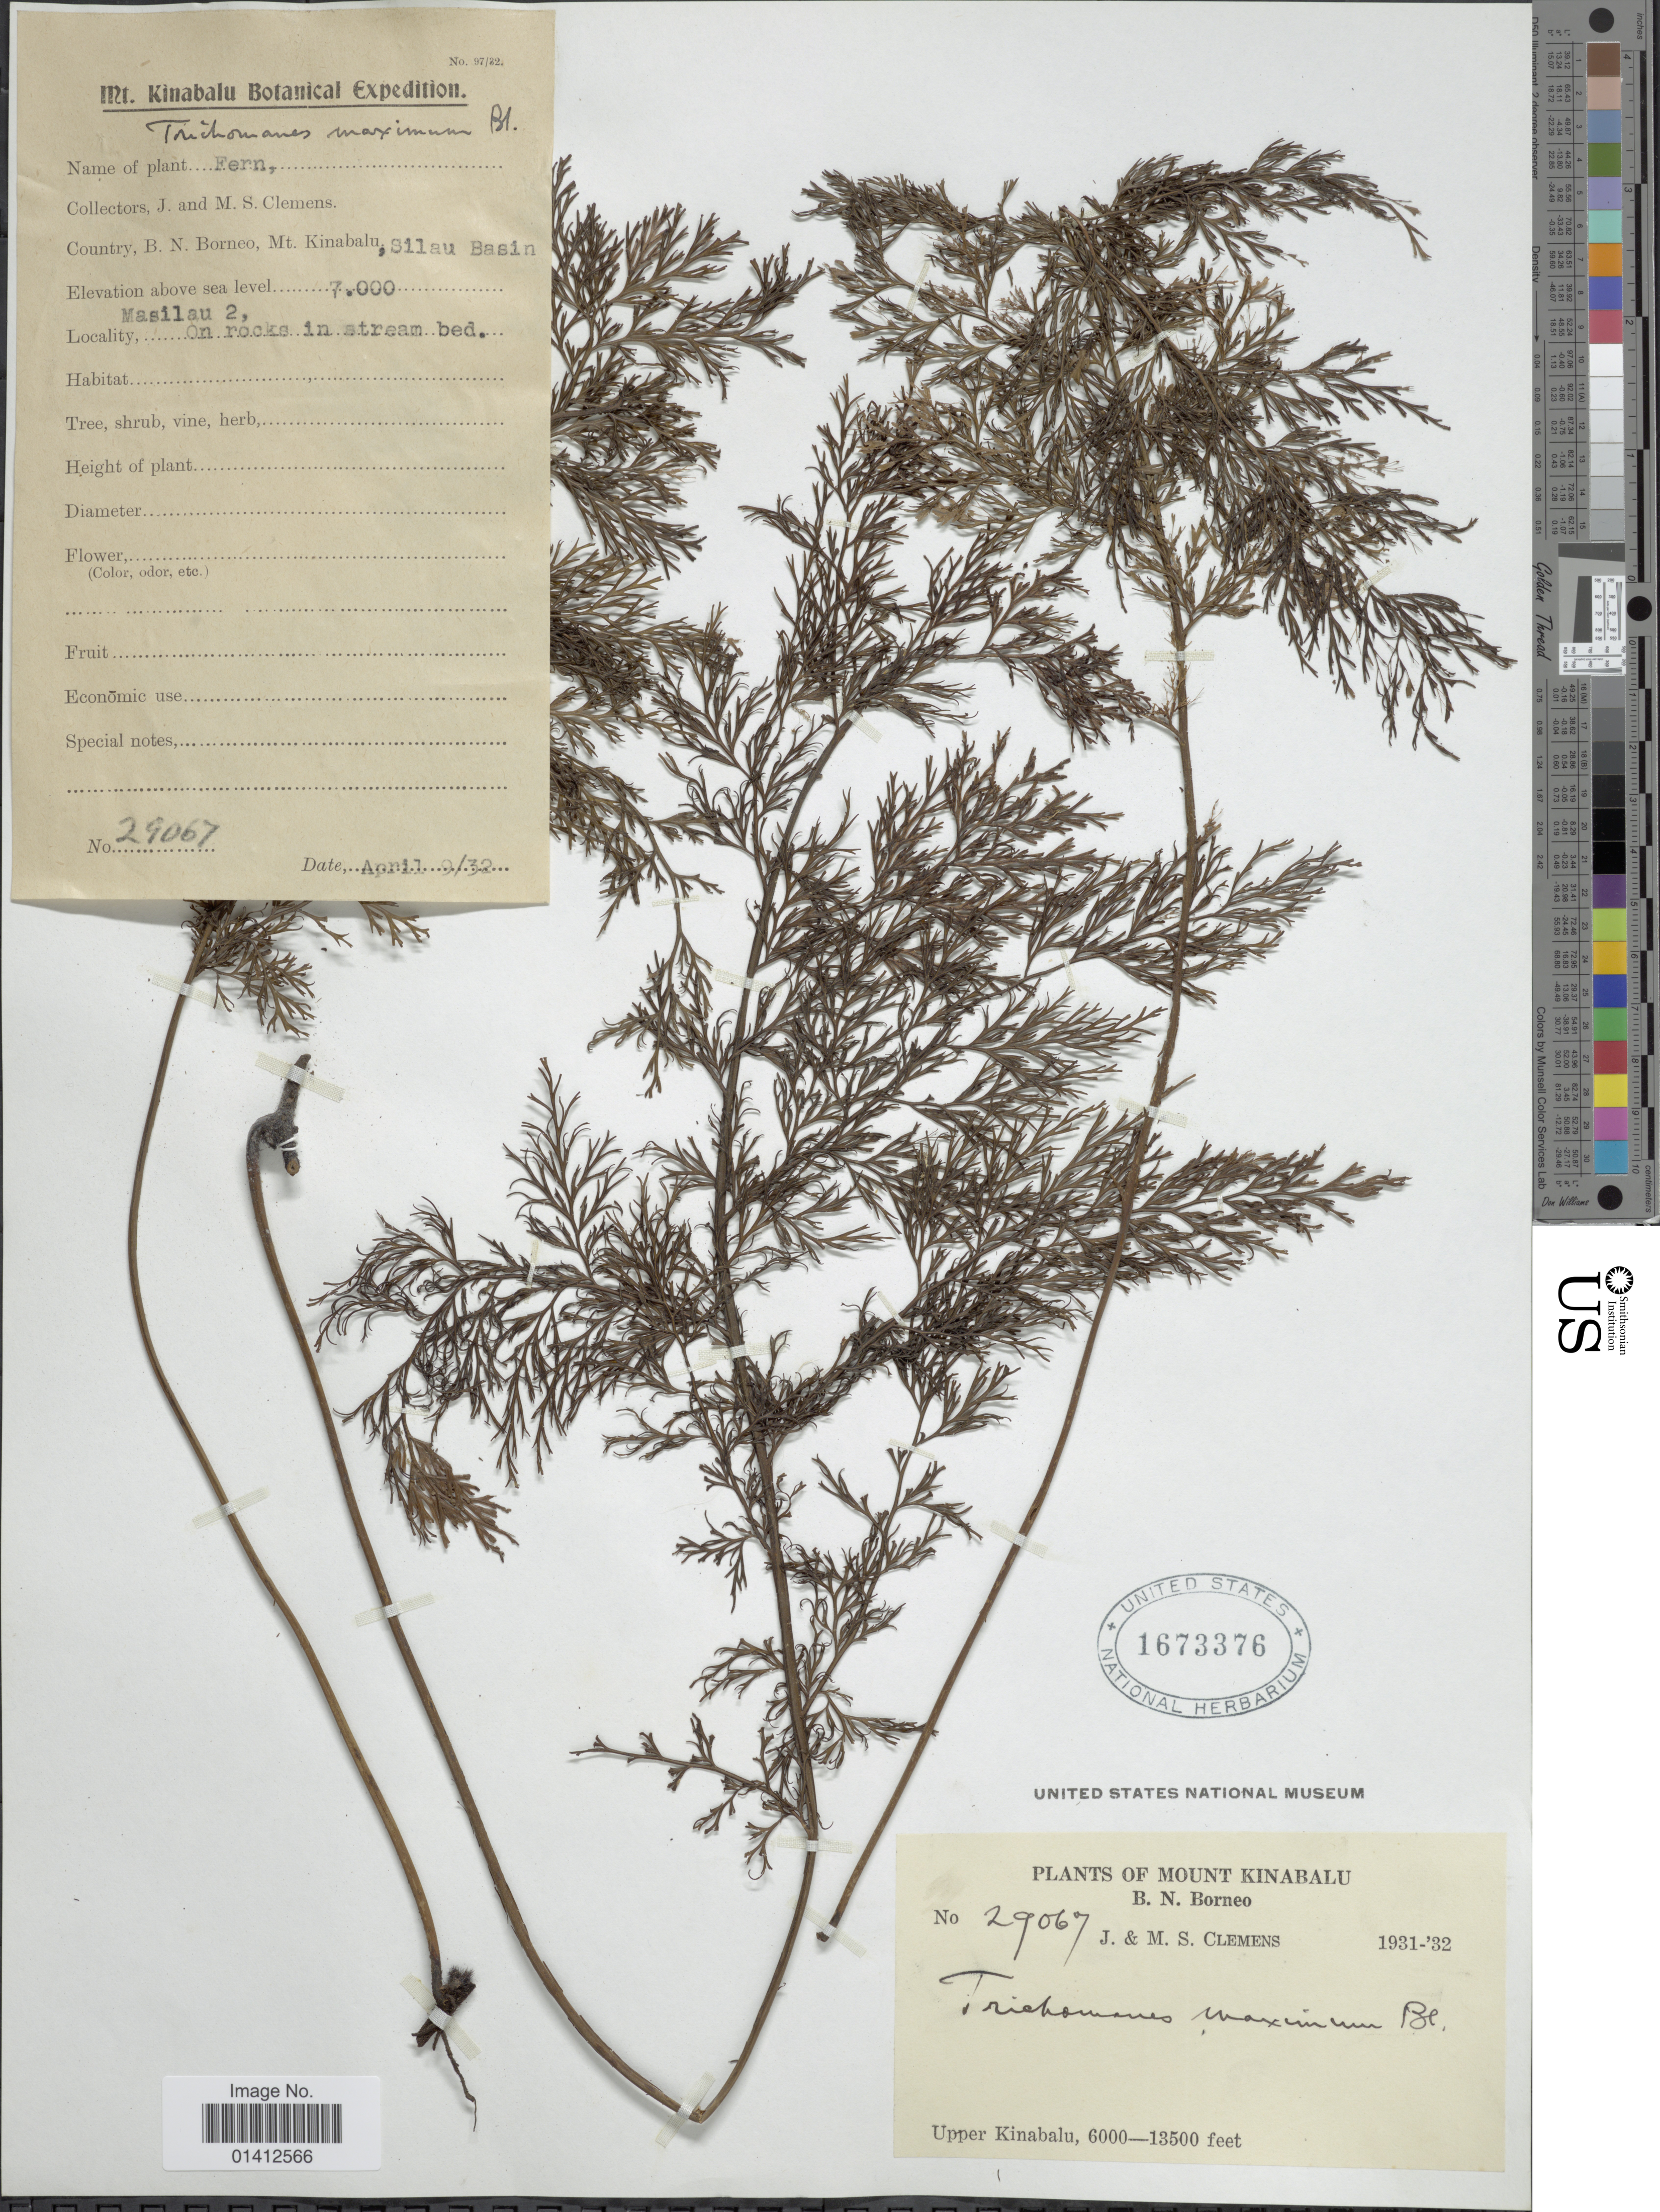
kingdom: Plantae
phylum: Tracheophyta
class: Polypodiopsida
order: Hymenophyllales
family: Hymenophyllaceae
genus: Vandenboschia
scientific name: Vandenboschia maxima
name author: (Blume) Copel.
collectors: J. Clemens & M. S. Clemens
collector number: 29067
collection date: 1932-04-09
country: Malaysia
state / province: Sabah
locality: Mount Kinabalu, B.N. Borneo, Upper Kinabalu, Silau Basin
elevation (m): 2134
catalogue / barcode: US 1673376